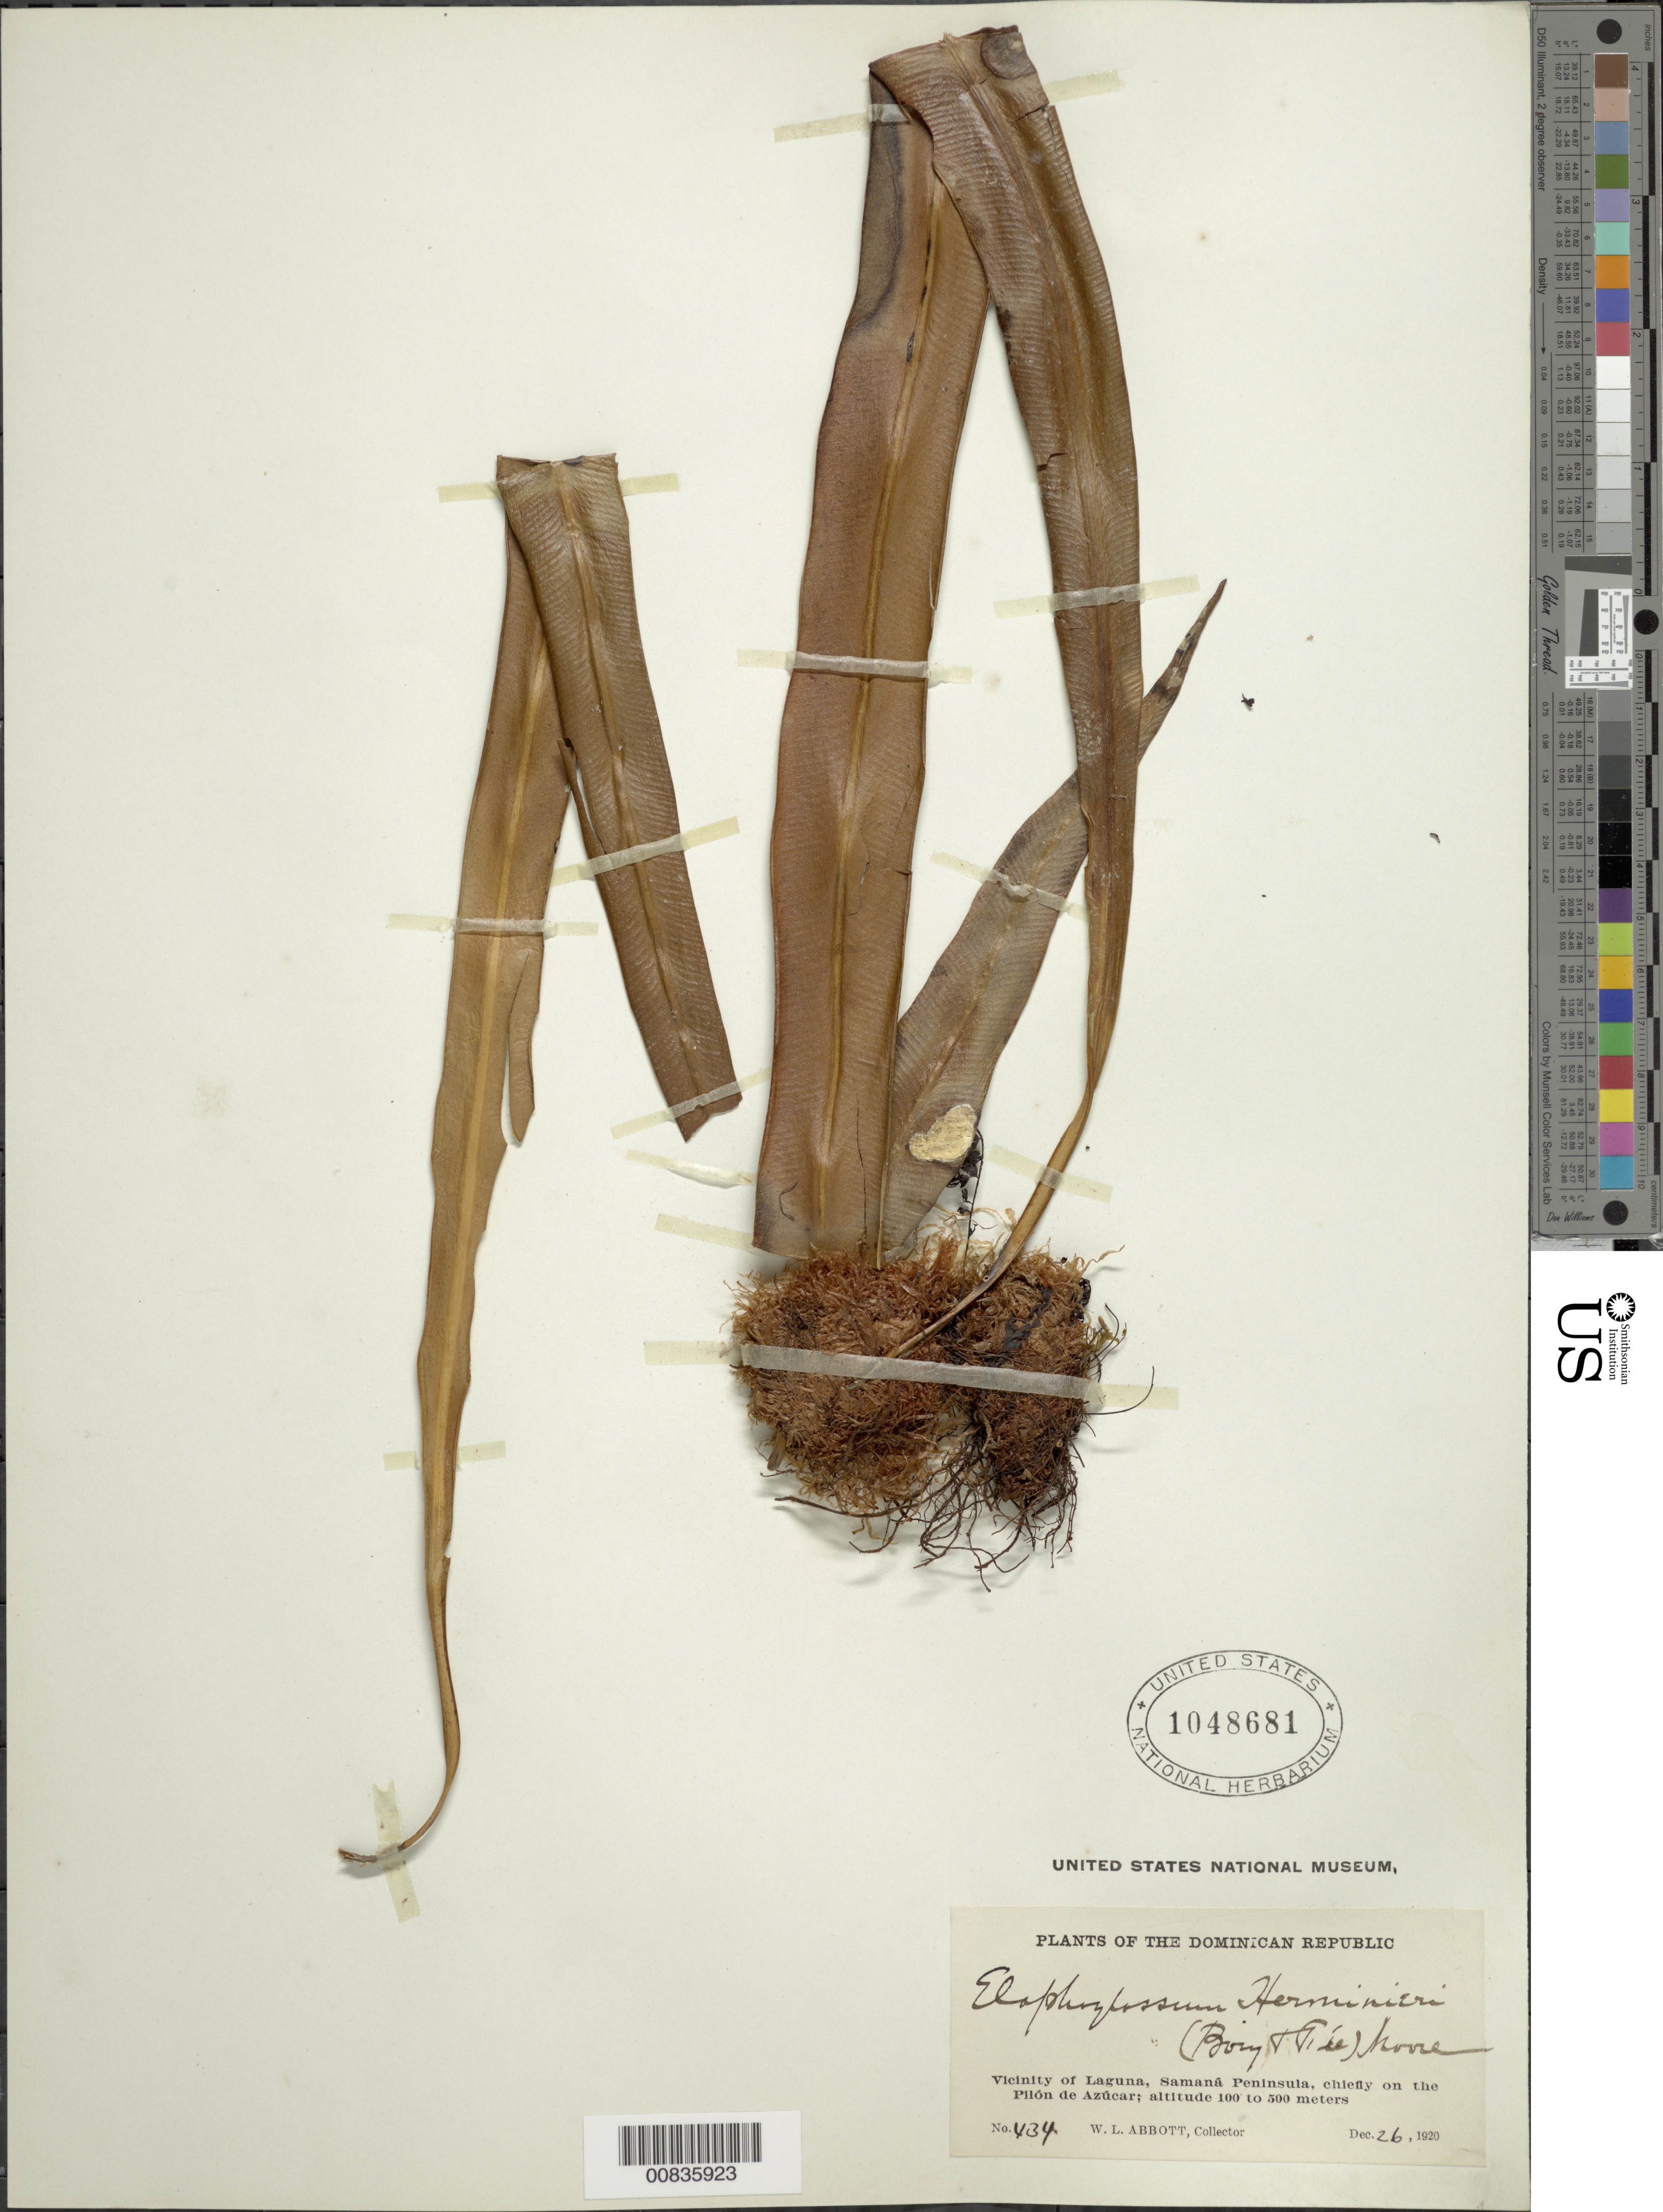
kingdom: Plantae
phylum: Tracheophyta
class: Polypodiopsida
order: Polypodiales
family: Dryopteridaceae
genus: Elaphoglossum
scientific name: Elaphoglossum herminieri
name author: (Bory & Fée) T. Moore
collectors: W. L. Abbott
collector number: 434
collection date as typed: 26 Dec 1920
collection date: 1920-12-26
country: Dominican Republic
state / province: Samana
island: Hispaniola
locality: Laguna vicinity, Samaná Peninsula, chiefly on the Pilón de Azúcar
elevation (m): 100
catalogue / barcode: US 1048681